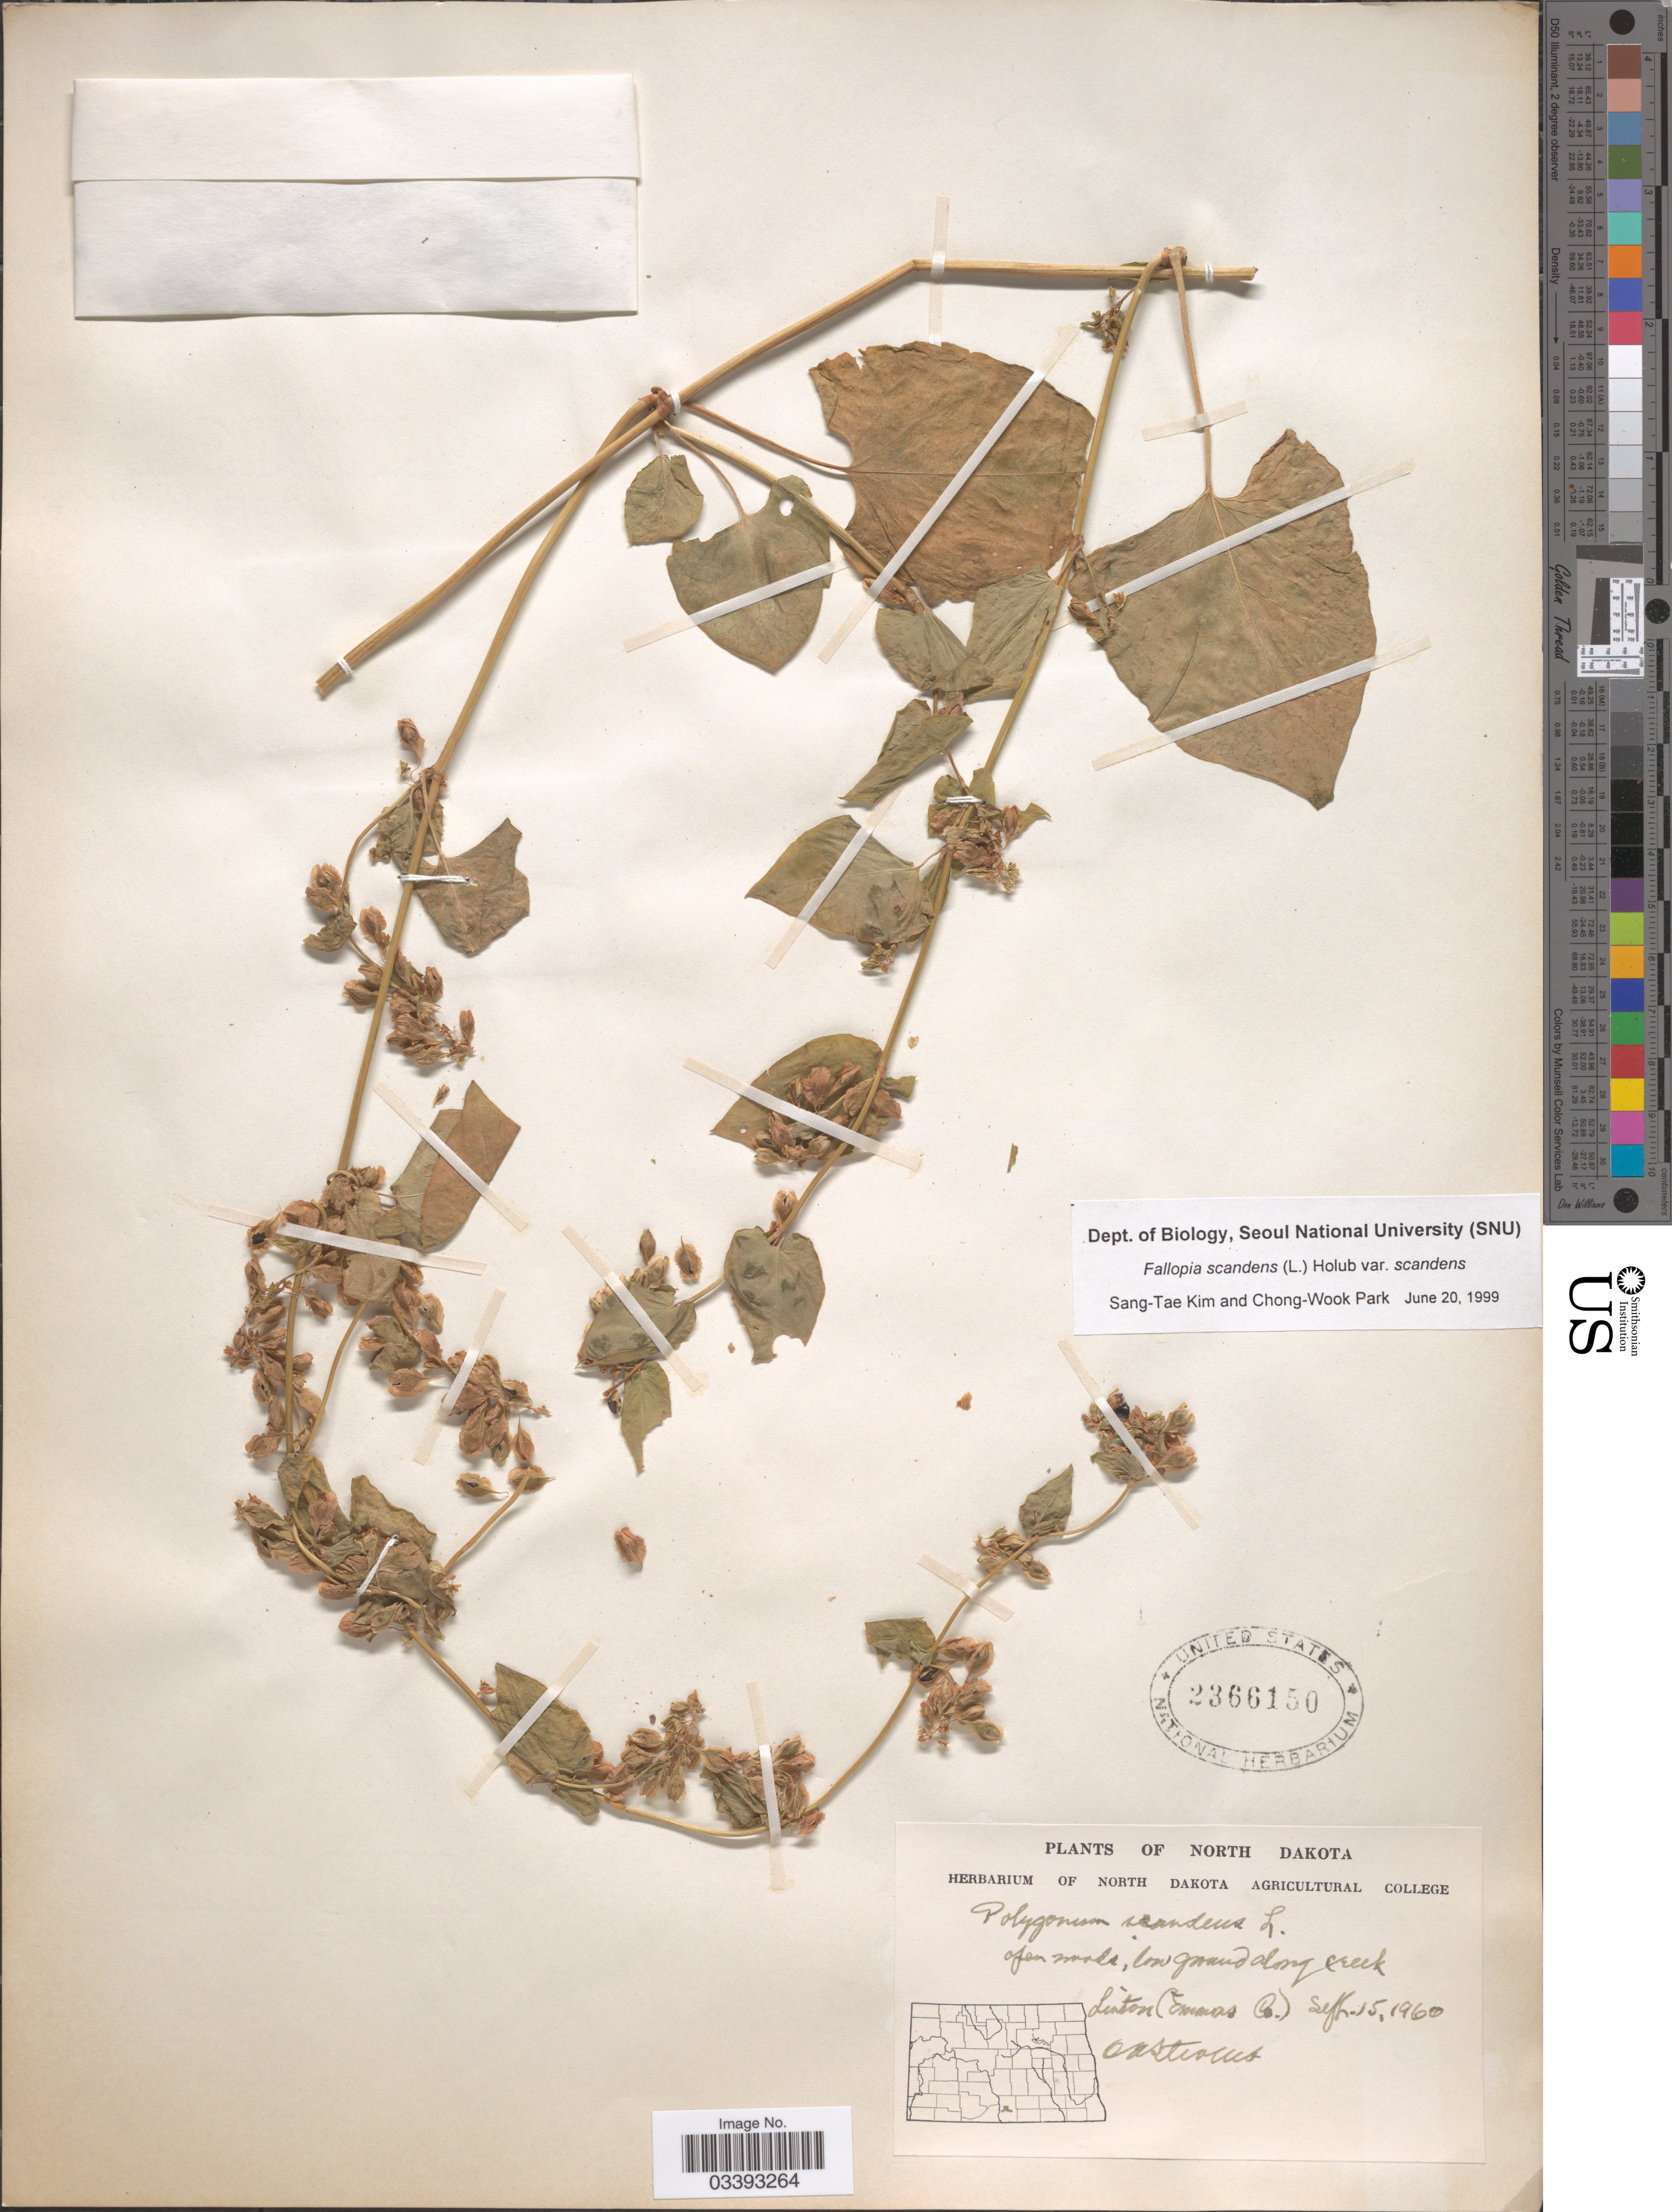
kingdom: Plantae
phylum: Tracheophyta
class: Magnoliopsida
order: Caryophyllales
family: Polygonaceae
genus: Fallopia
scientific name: Fallopia scandens var. scandens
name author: (L.) Holub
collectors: O. A. Stevens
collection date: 1960-09-15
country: United States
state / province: North Dakota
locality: Low ground along creek Linton (Emmas Co.).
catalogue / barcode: US 2366150